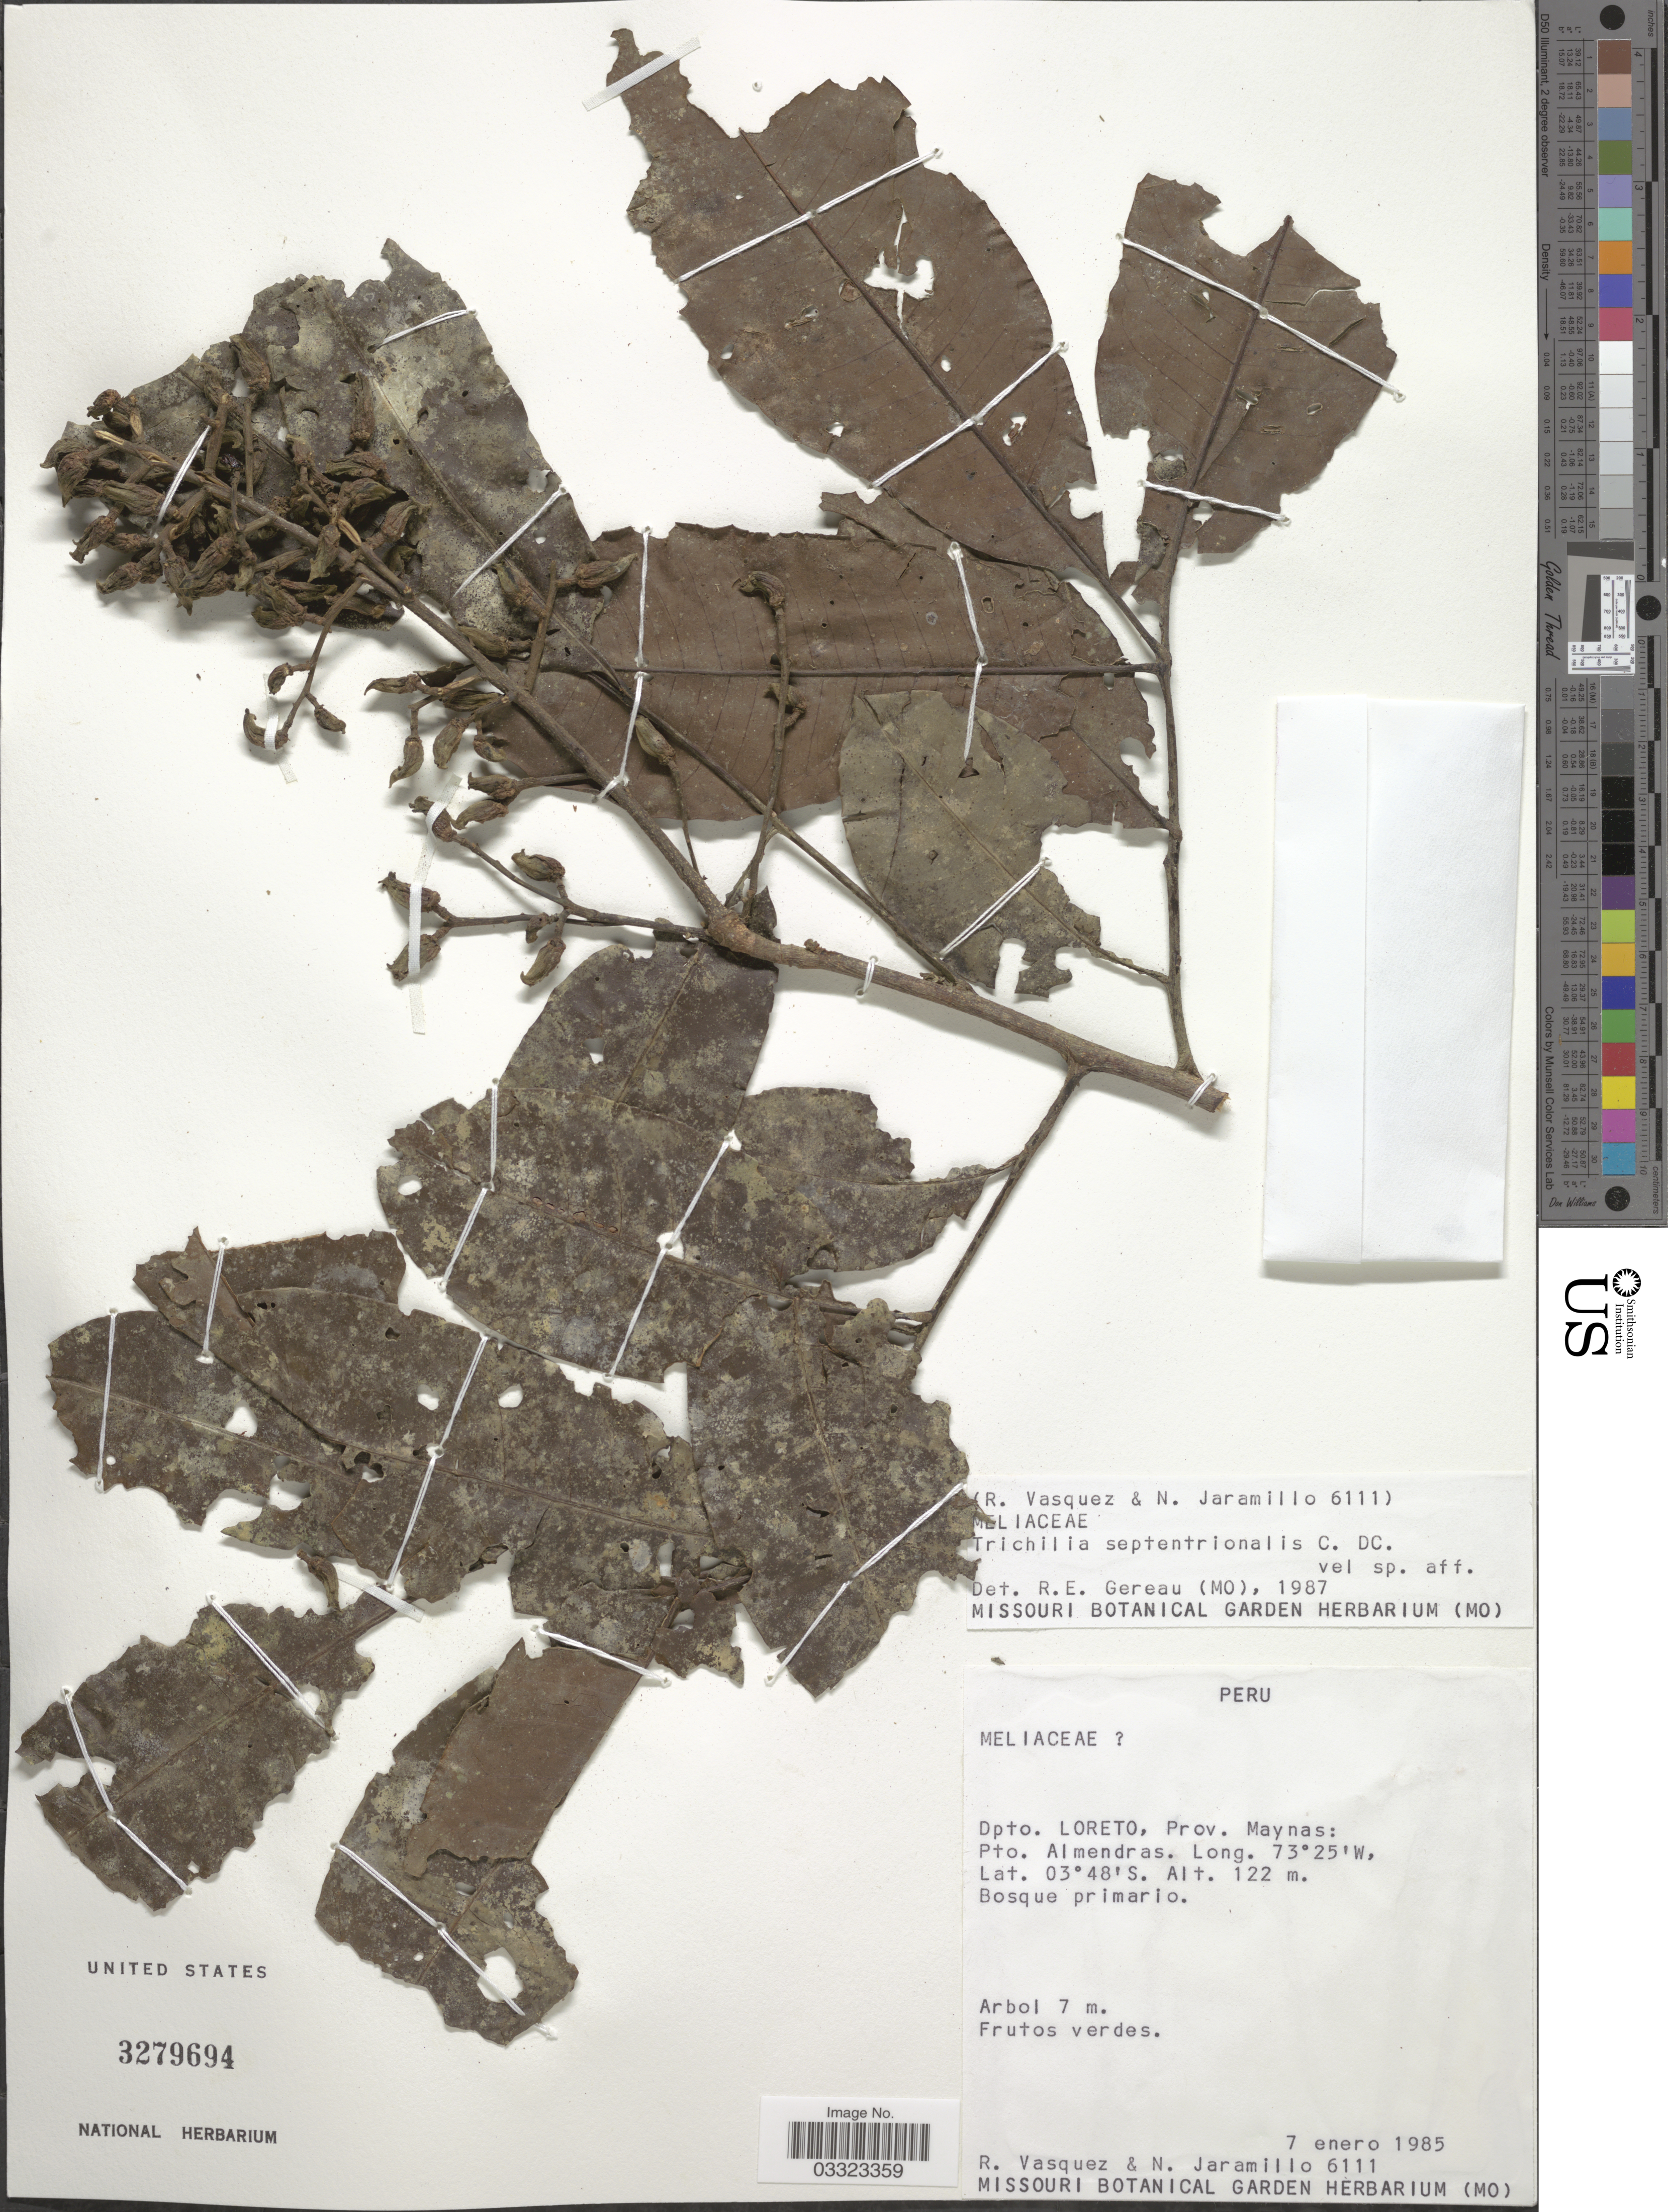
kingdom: Plantae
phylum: Tracheophyta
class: Magnoliopsida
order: Sapindales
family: Meliaceae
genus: Trichilia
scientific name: Trichilia septentrionalis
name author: C. DC.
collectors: R. Vasquez & N. Jaramillo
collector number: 6111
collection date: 1985-01-07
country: Peru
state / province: Loreto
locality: Dpto. Loreto, Prov. Maynas: Pto. Almendras.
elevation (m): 122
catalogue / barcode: US 3279694